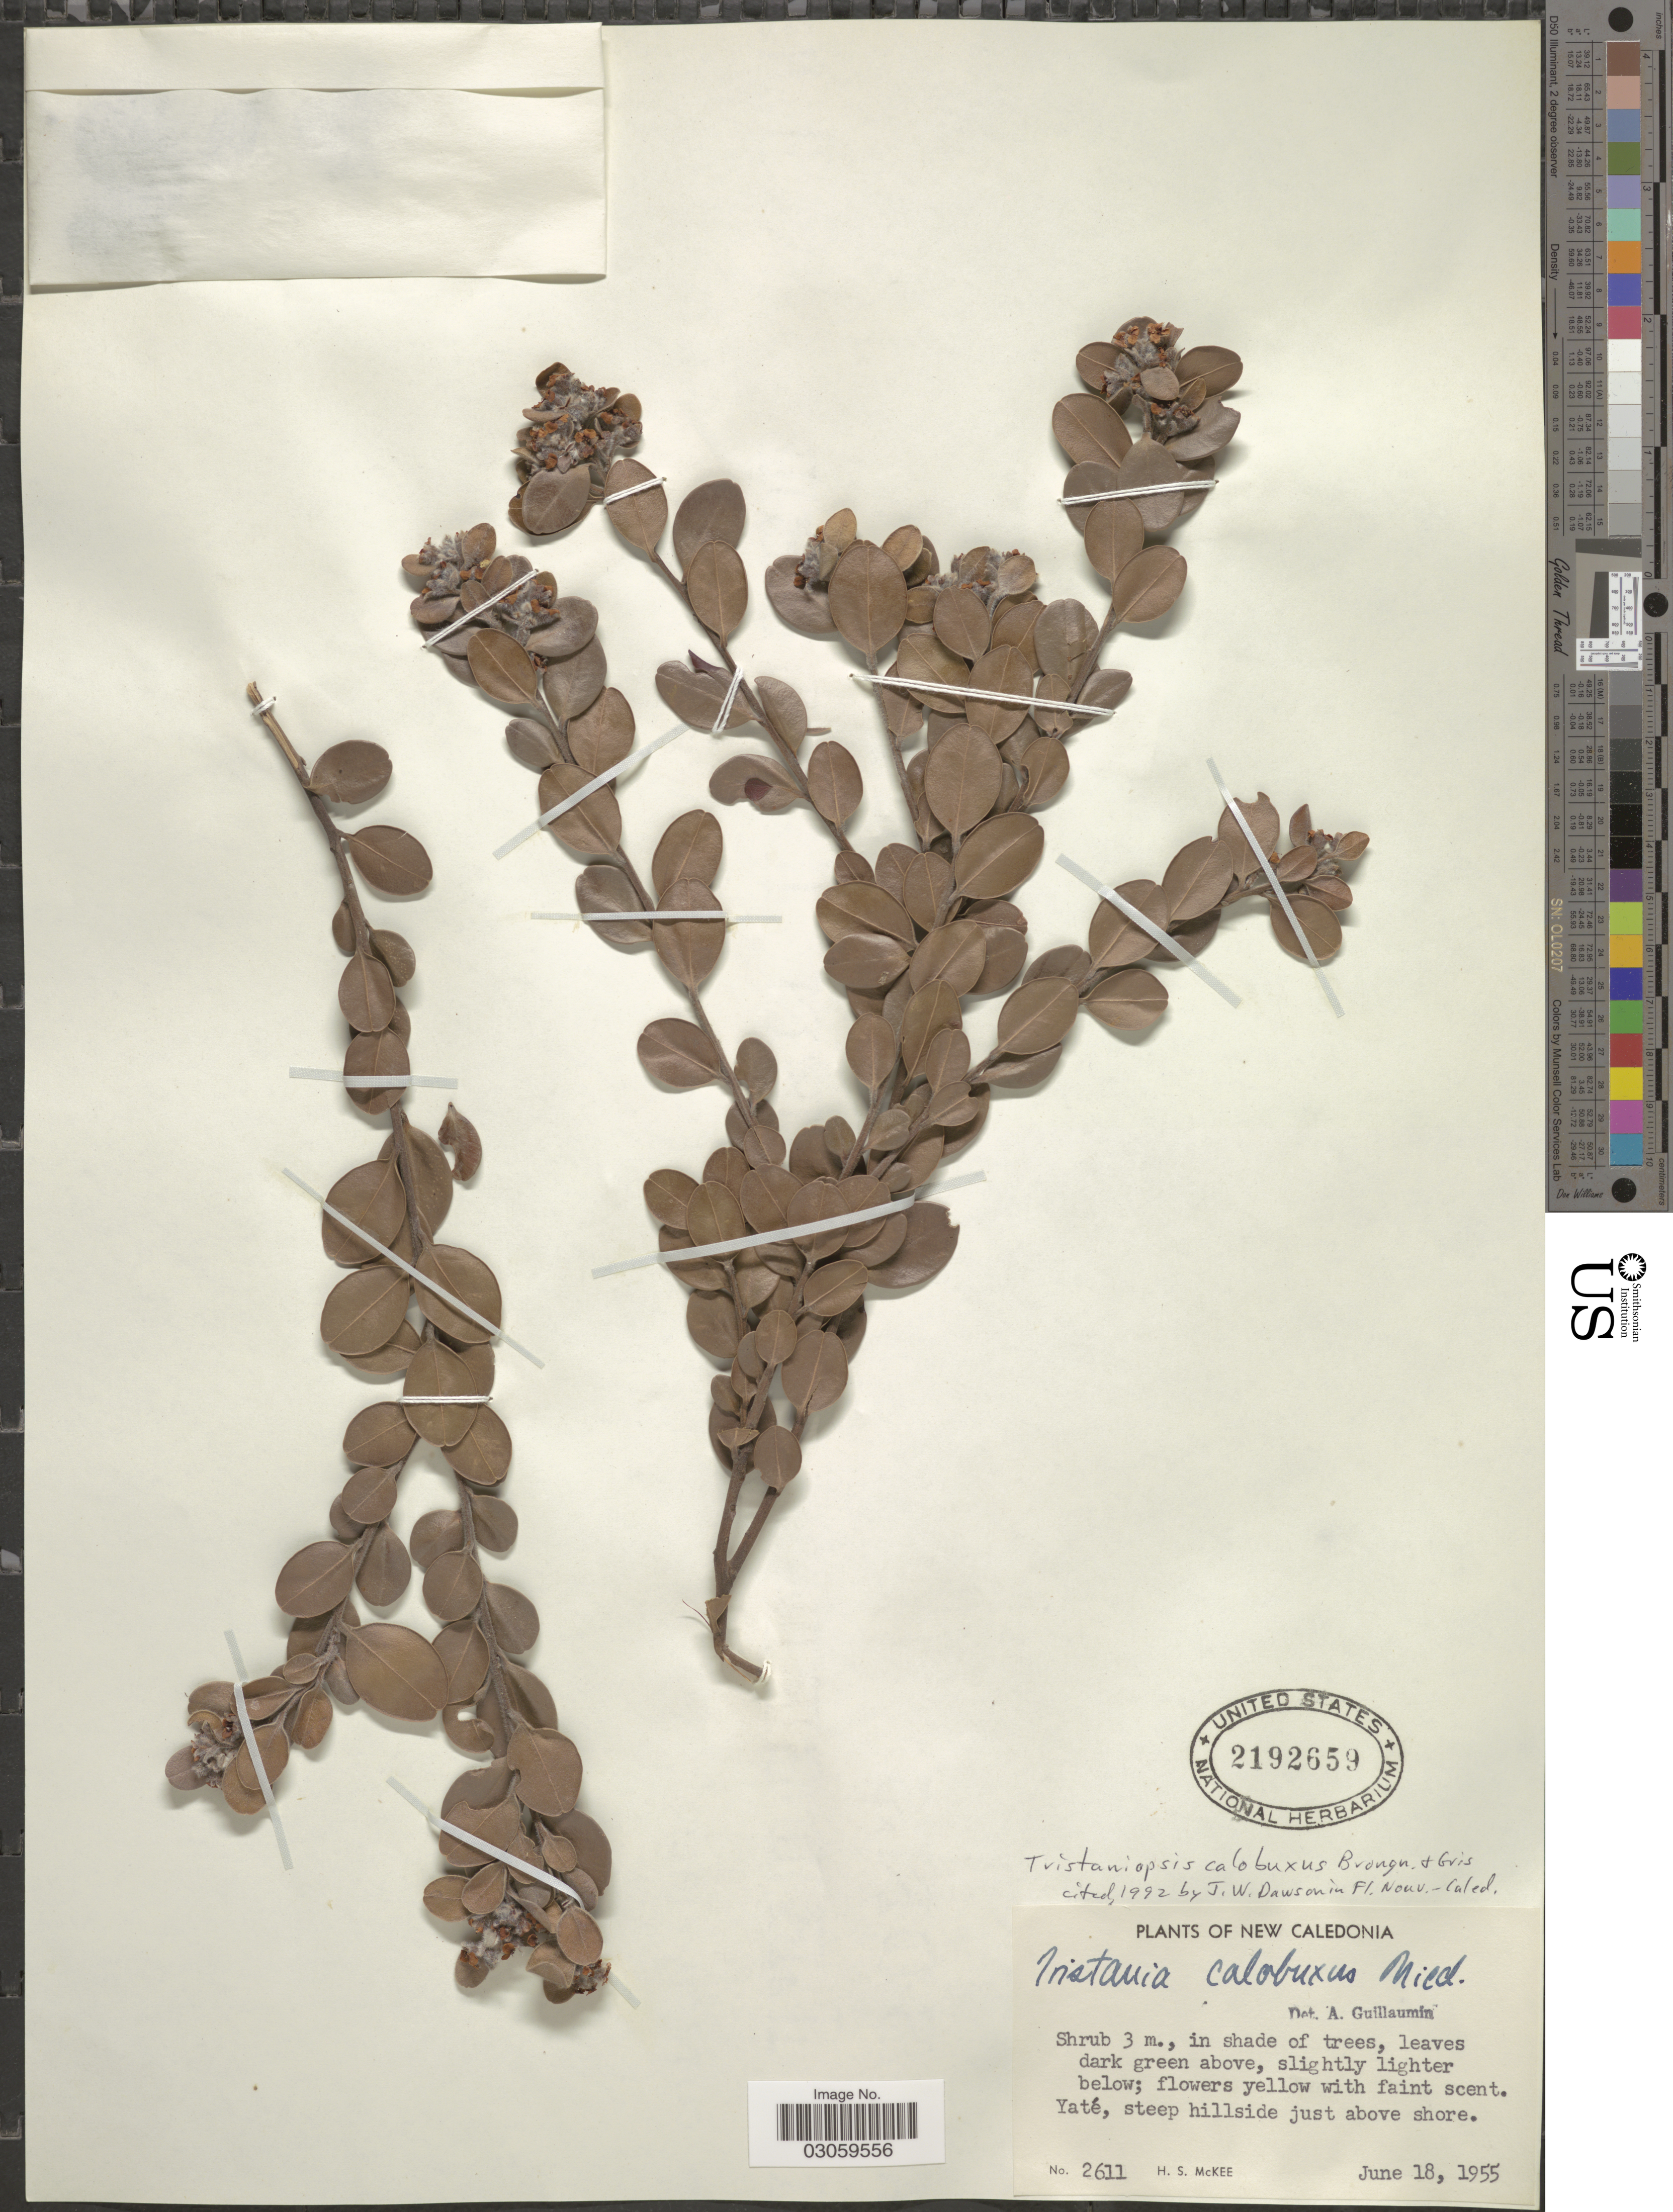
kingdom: Plantae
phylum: Tracheophyta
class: Magnoliopsida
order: Myrtales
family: Myrtaceae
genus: Tristaniopsis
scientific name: Tristaniopsis callobuxus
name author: Brongn. & Gris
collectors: H. S. McKee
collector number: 2611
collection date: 1955-06-18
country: New Caledonia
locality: Yaté, steep hillside just above shore.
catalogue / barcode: US 2192659